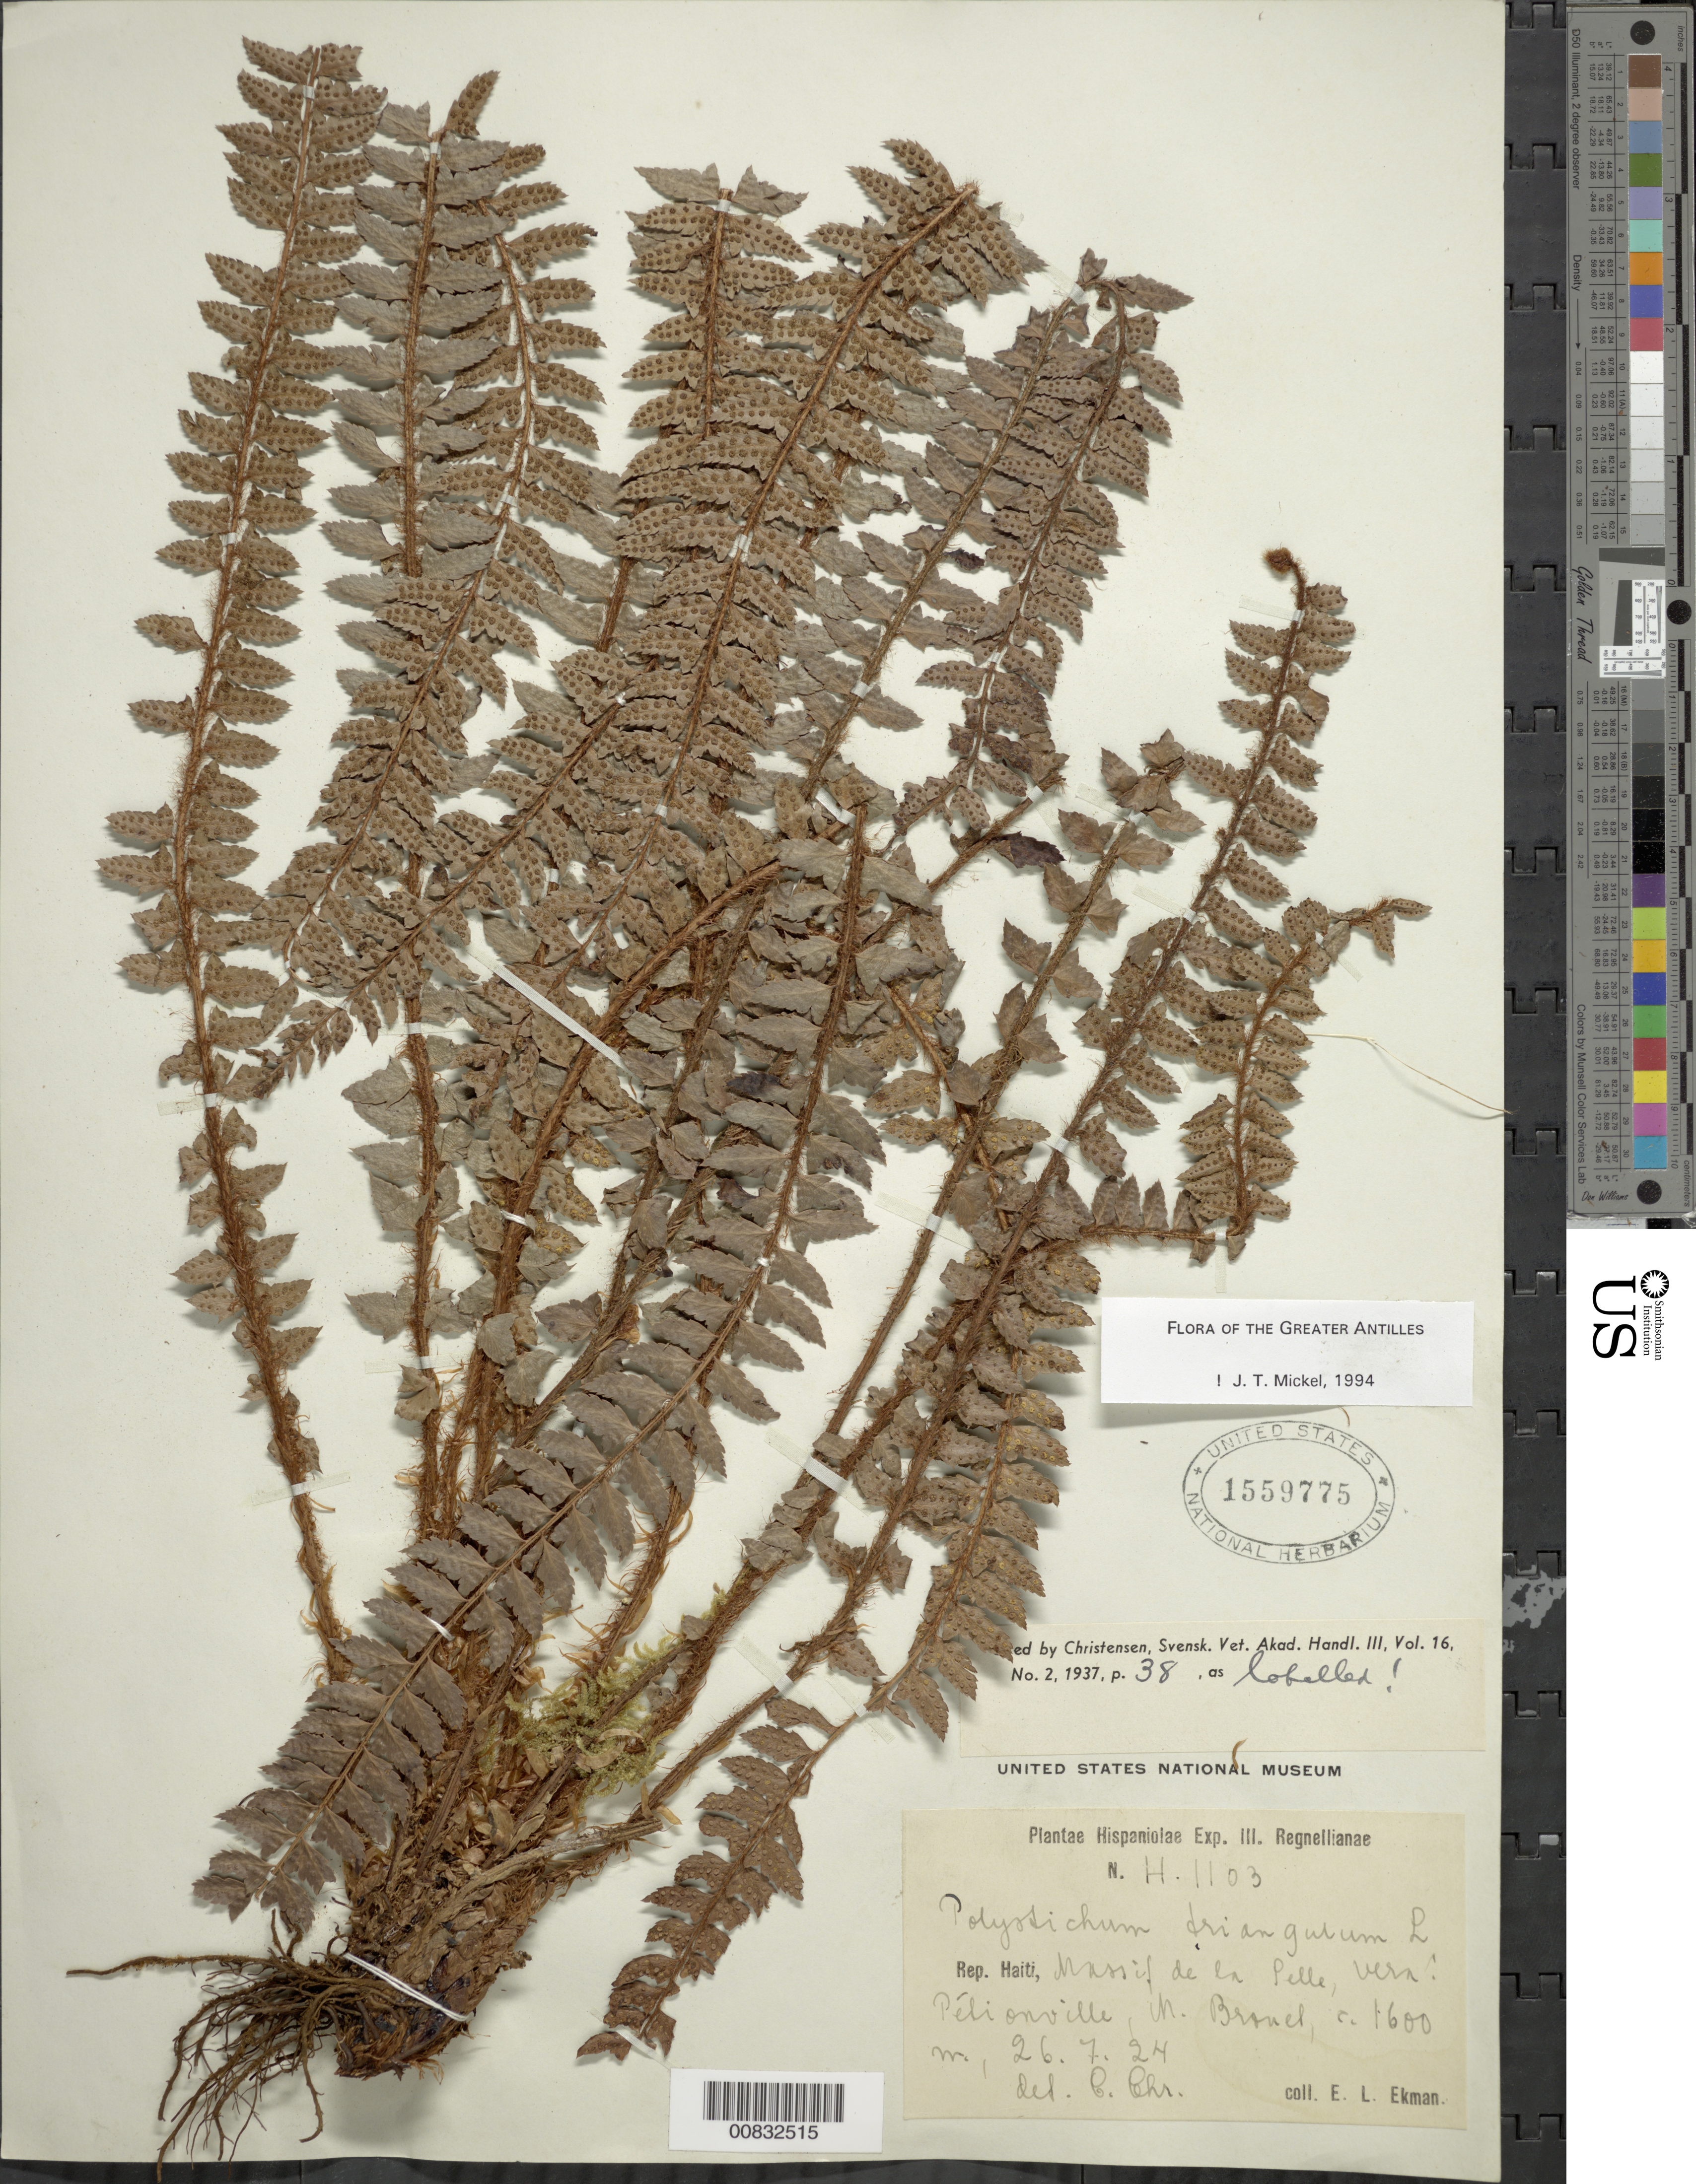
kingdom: Plantae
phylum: Tracheophyta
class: Polypodiopsida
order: Polypodiales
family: Dryopteridaceae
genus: Polystichum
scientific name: Polystichum triangulum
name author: (L.) Fée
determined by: Mickel, J. T., (NY), New York Botanical Garden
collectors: E. L. Ekman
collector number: H 1103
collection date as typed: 26 Jul 1924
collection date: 1924-07-26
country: Haiti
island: Hispaniola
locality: Massif de la Selle, Pétionville, M. Brouel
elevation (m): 1600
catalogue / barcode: US 1559775